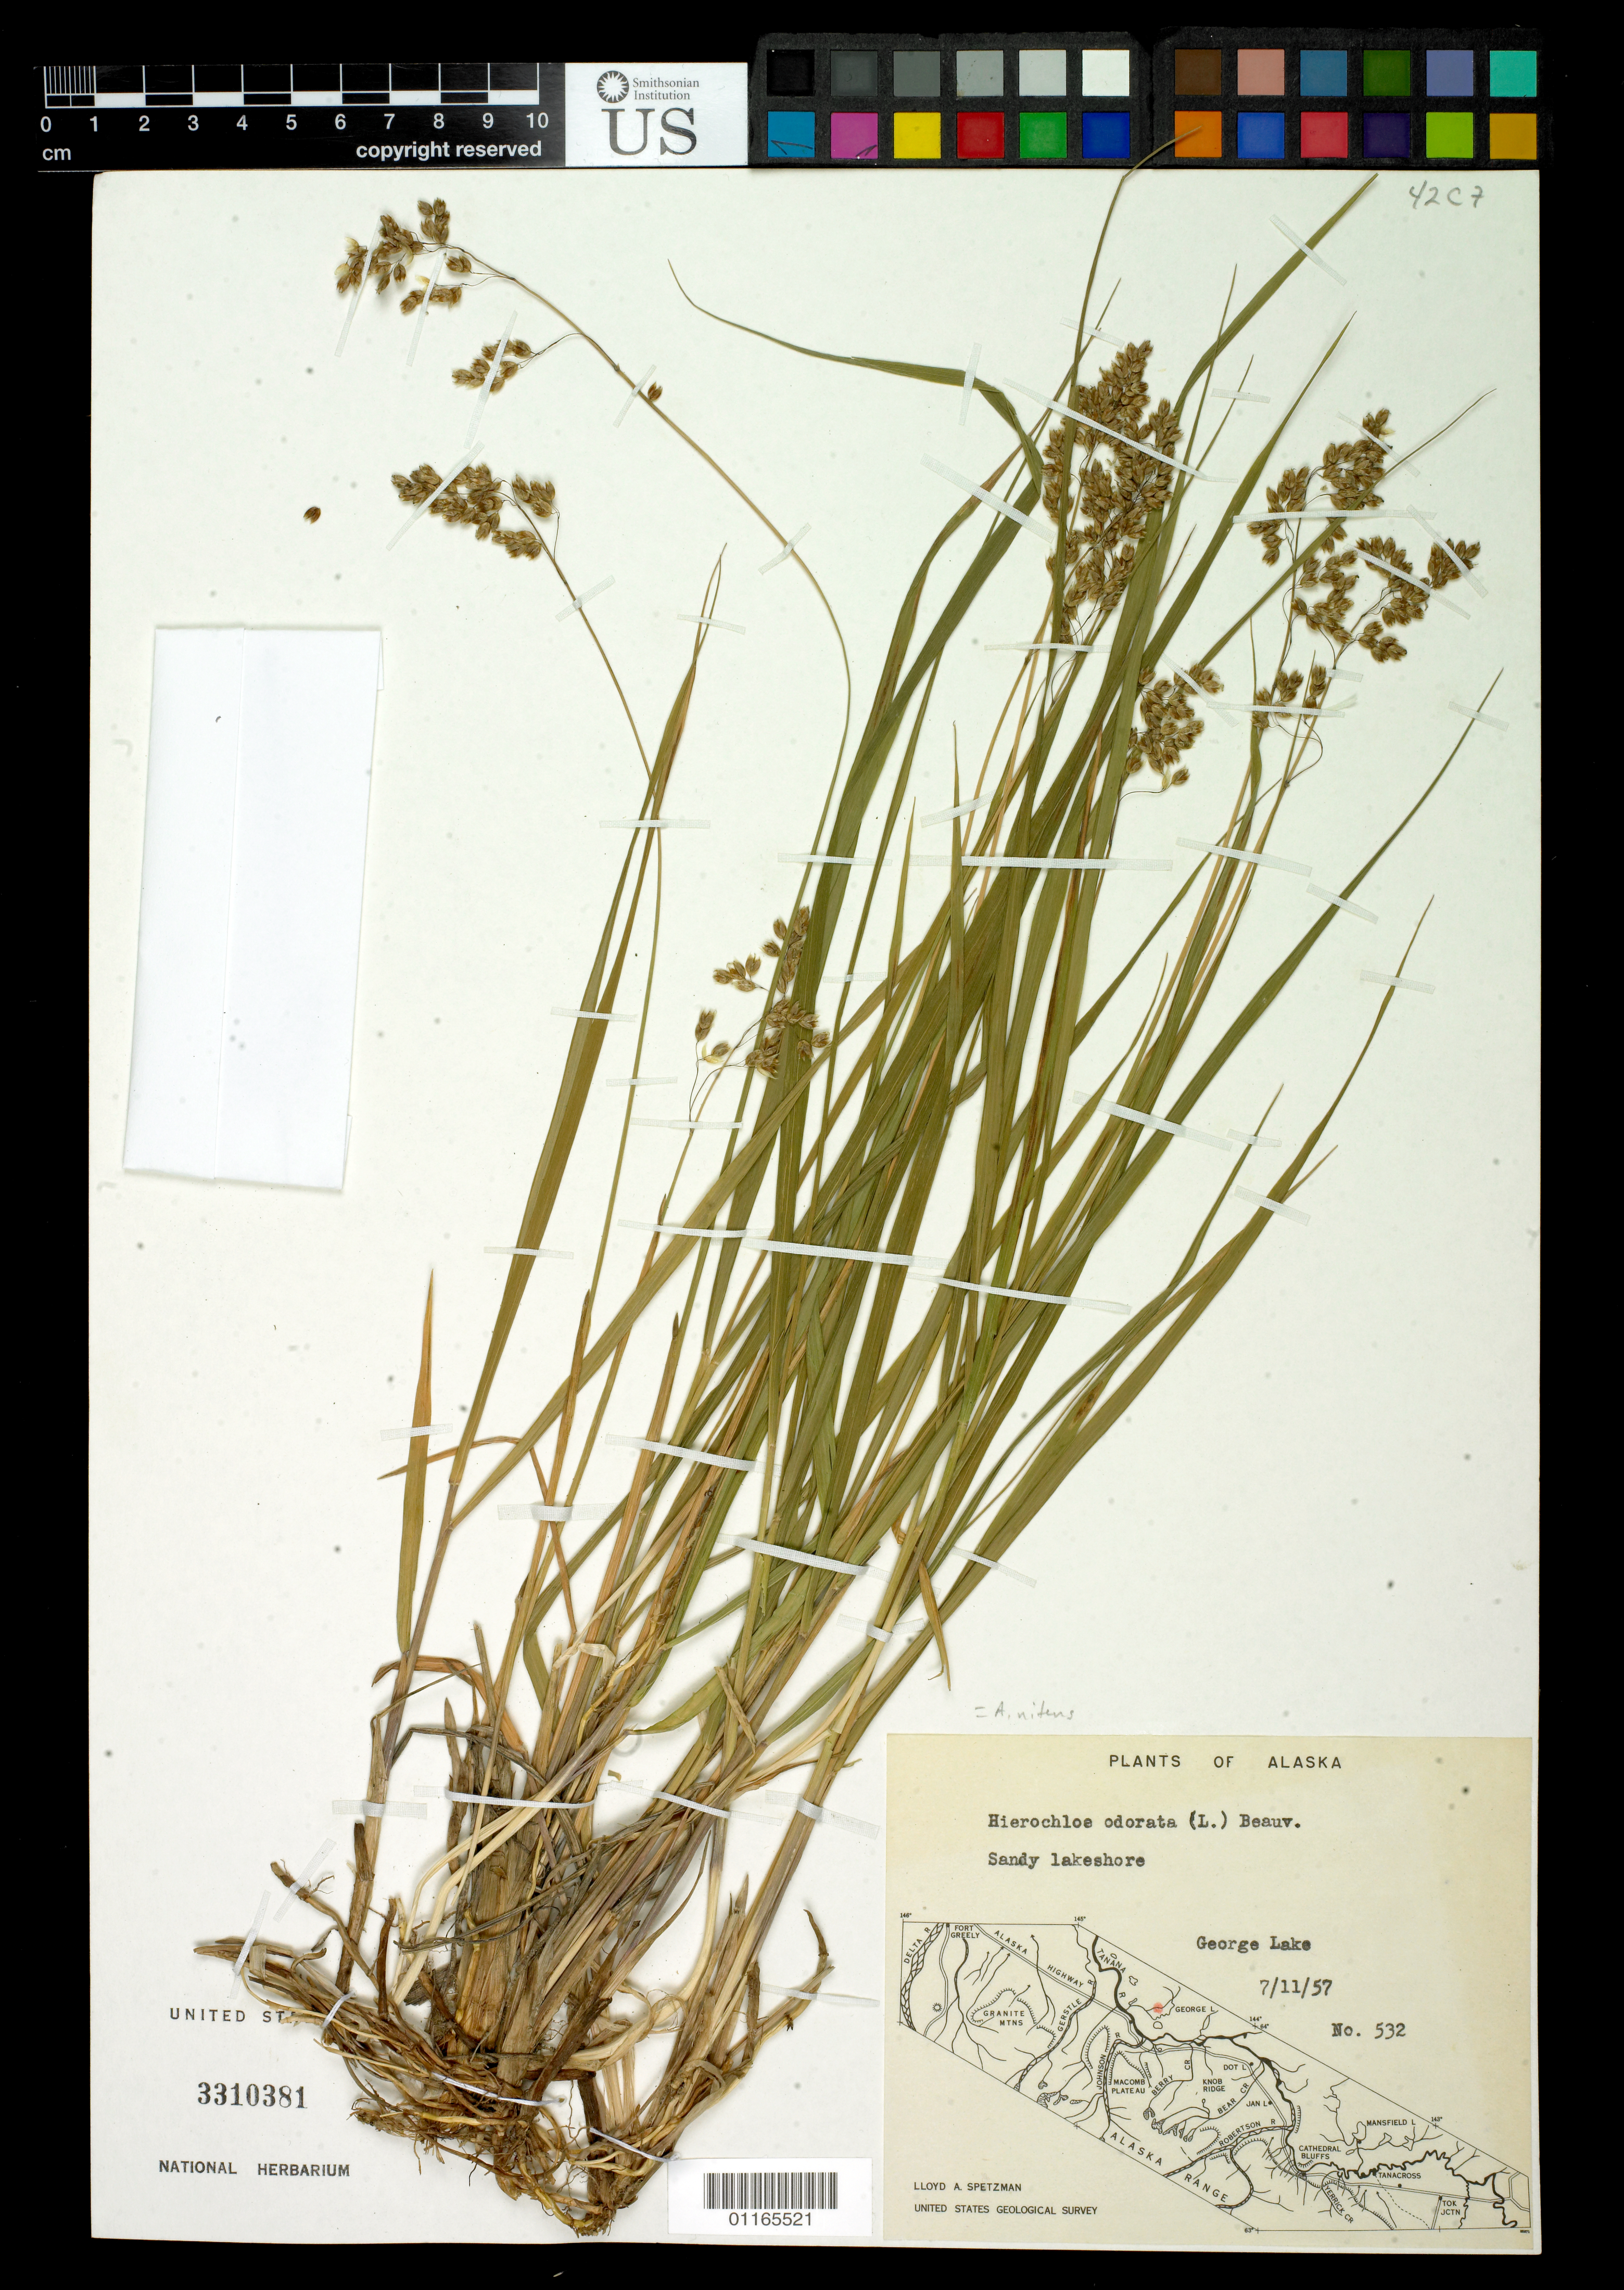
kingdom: Plantae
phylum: Tracheophyta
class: Liliopsida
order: Poales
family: Poaceae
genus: Anthoxanthum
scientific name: Anthoxanthum nitens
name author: (G.H. Weber) R.T.A. Schouten & Veldkamp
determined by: Poaceae Reorganization Project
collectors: L. Spetzman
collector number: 532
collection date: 1957-07-11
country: United States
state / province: Alaska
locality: George Lake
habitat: Sandy lakeshore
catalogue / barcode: US 3310381